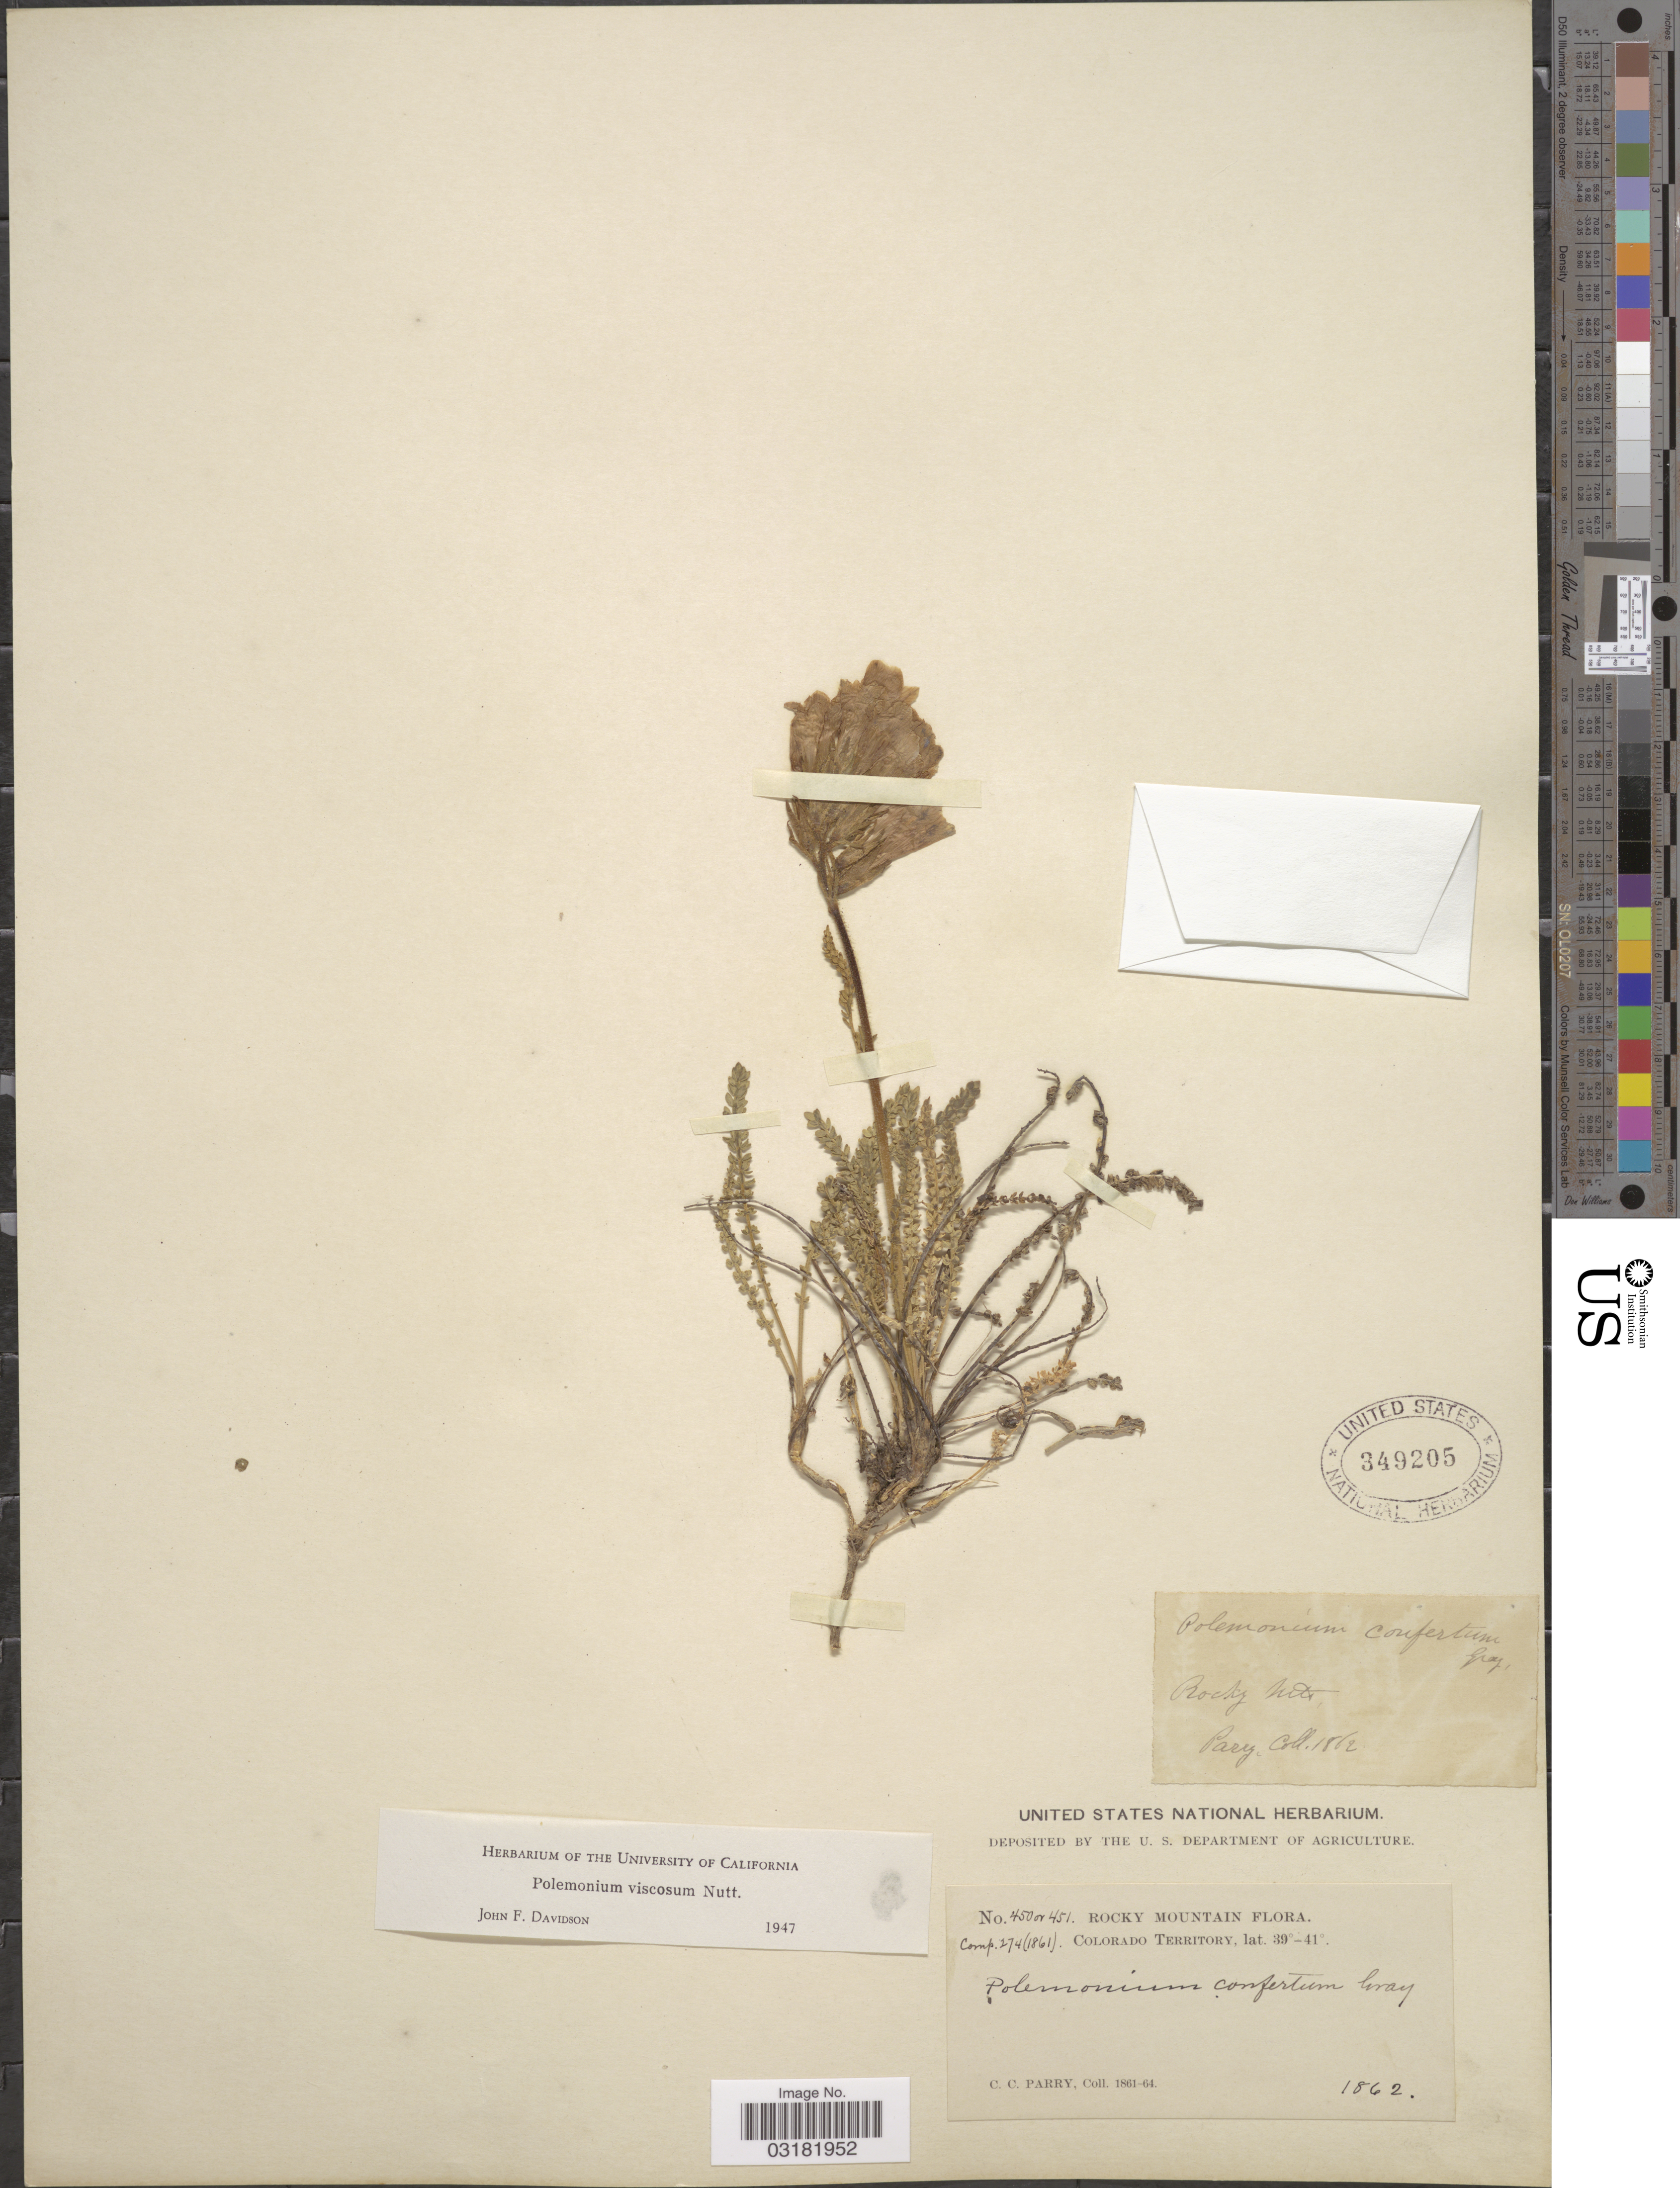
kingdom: Plantae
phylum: Tracheophyta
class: Magnoliopsida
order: Ericales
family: Polemoniaceae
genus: Polemonium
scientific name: Polemonium viscosum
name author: Nutt.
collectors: C. C. Parry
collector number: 450/451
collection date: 1862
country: United States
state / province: Colorado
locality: Rocky Mountain, Colorado Territory.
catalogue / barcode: US 349205